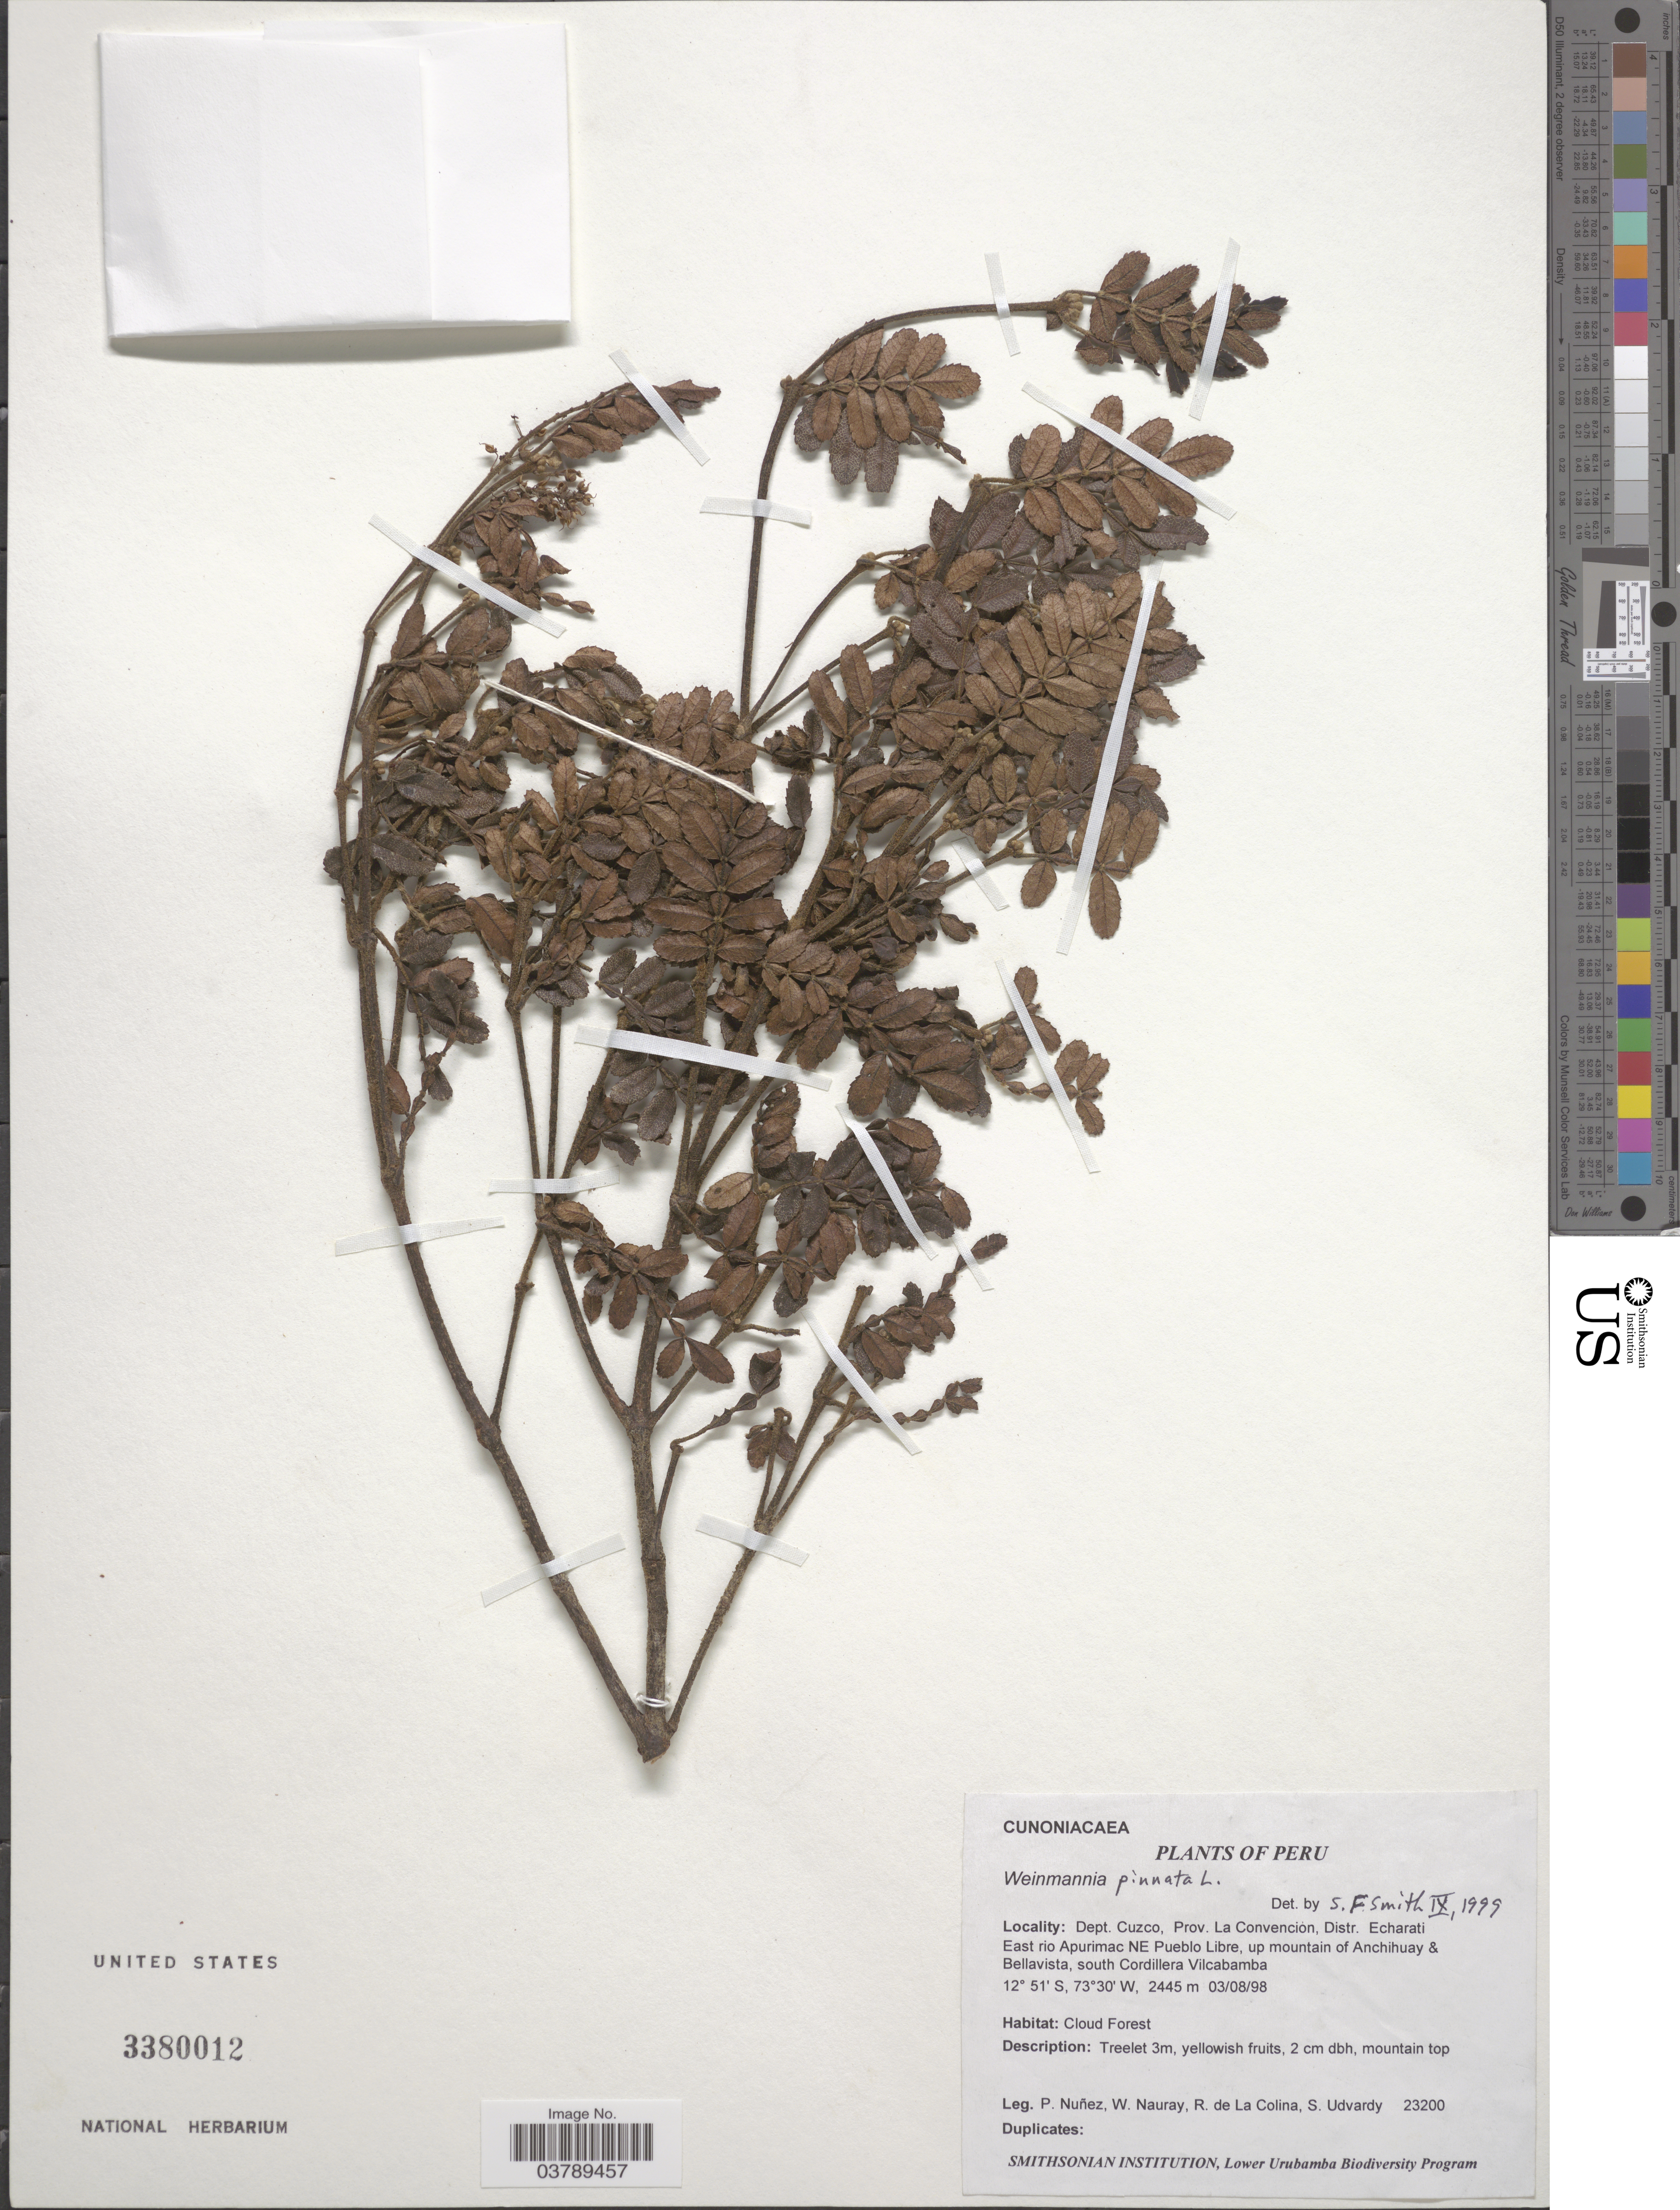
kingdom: Plantae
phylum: Tracheophyta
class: Magnoliopsida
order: Oxalidales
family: Cunoniaceae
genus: Weinmannia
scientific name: Weinmannia pinnata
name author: L.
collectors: P. Nuñez V., W. Nauray, R. de La Colina & S. Udvardy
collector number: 23200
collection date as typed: Transcribed d/m/y: 3/8/98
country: Peru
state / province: Cusco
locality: Dept. Cuzco, Prov. La Convencion, Distr. Echarati. East rio Apurimac NE Pueblo Libre, up mountain of Anchihuay & Bellavista, south Cordillera Vilcabamba.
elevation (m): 2445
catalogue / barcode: US 3380012